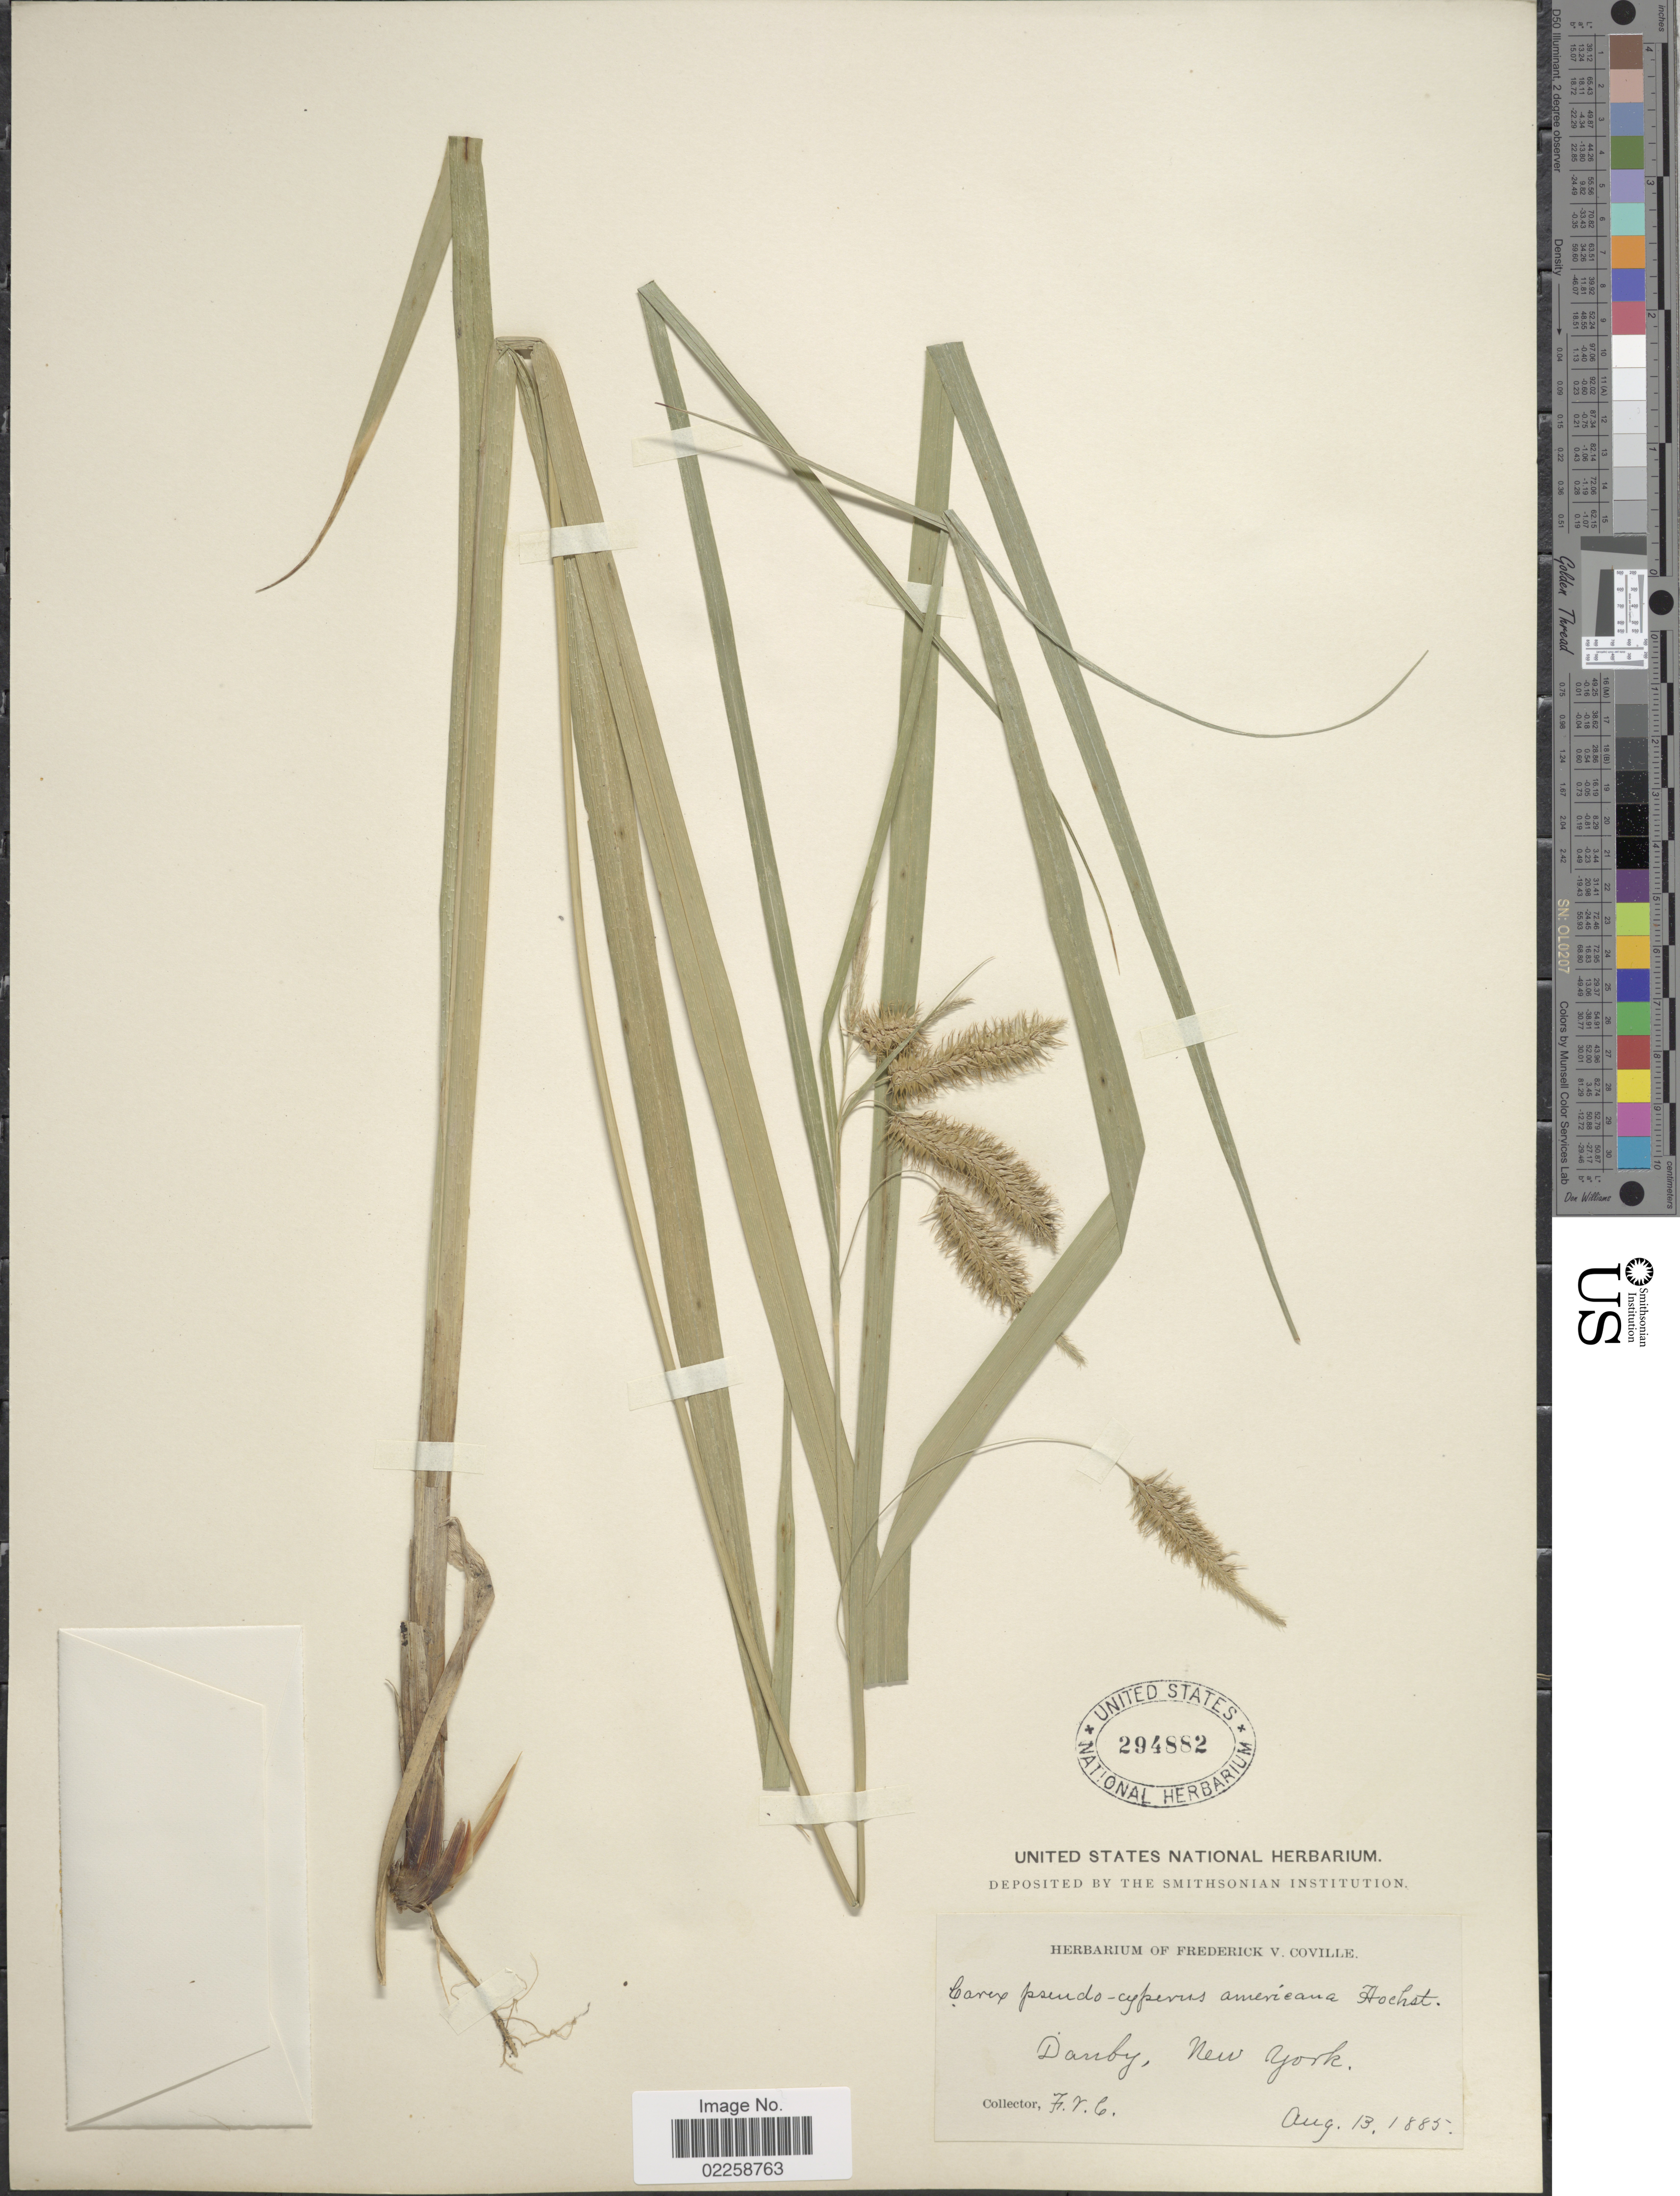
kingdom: Plantae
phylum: Tracheophyta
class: Liliopsida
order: Poales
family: Cyperaceae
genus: Carex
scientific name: Carex comosa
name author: Boott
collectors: F. V. Coville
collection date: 1885-08-13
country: United States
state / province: New York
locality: Danby, New York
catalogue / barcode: US 294882